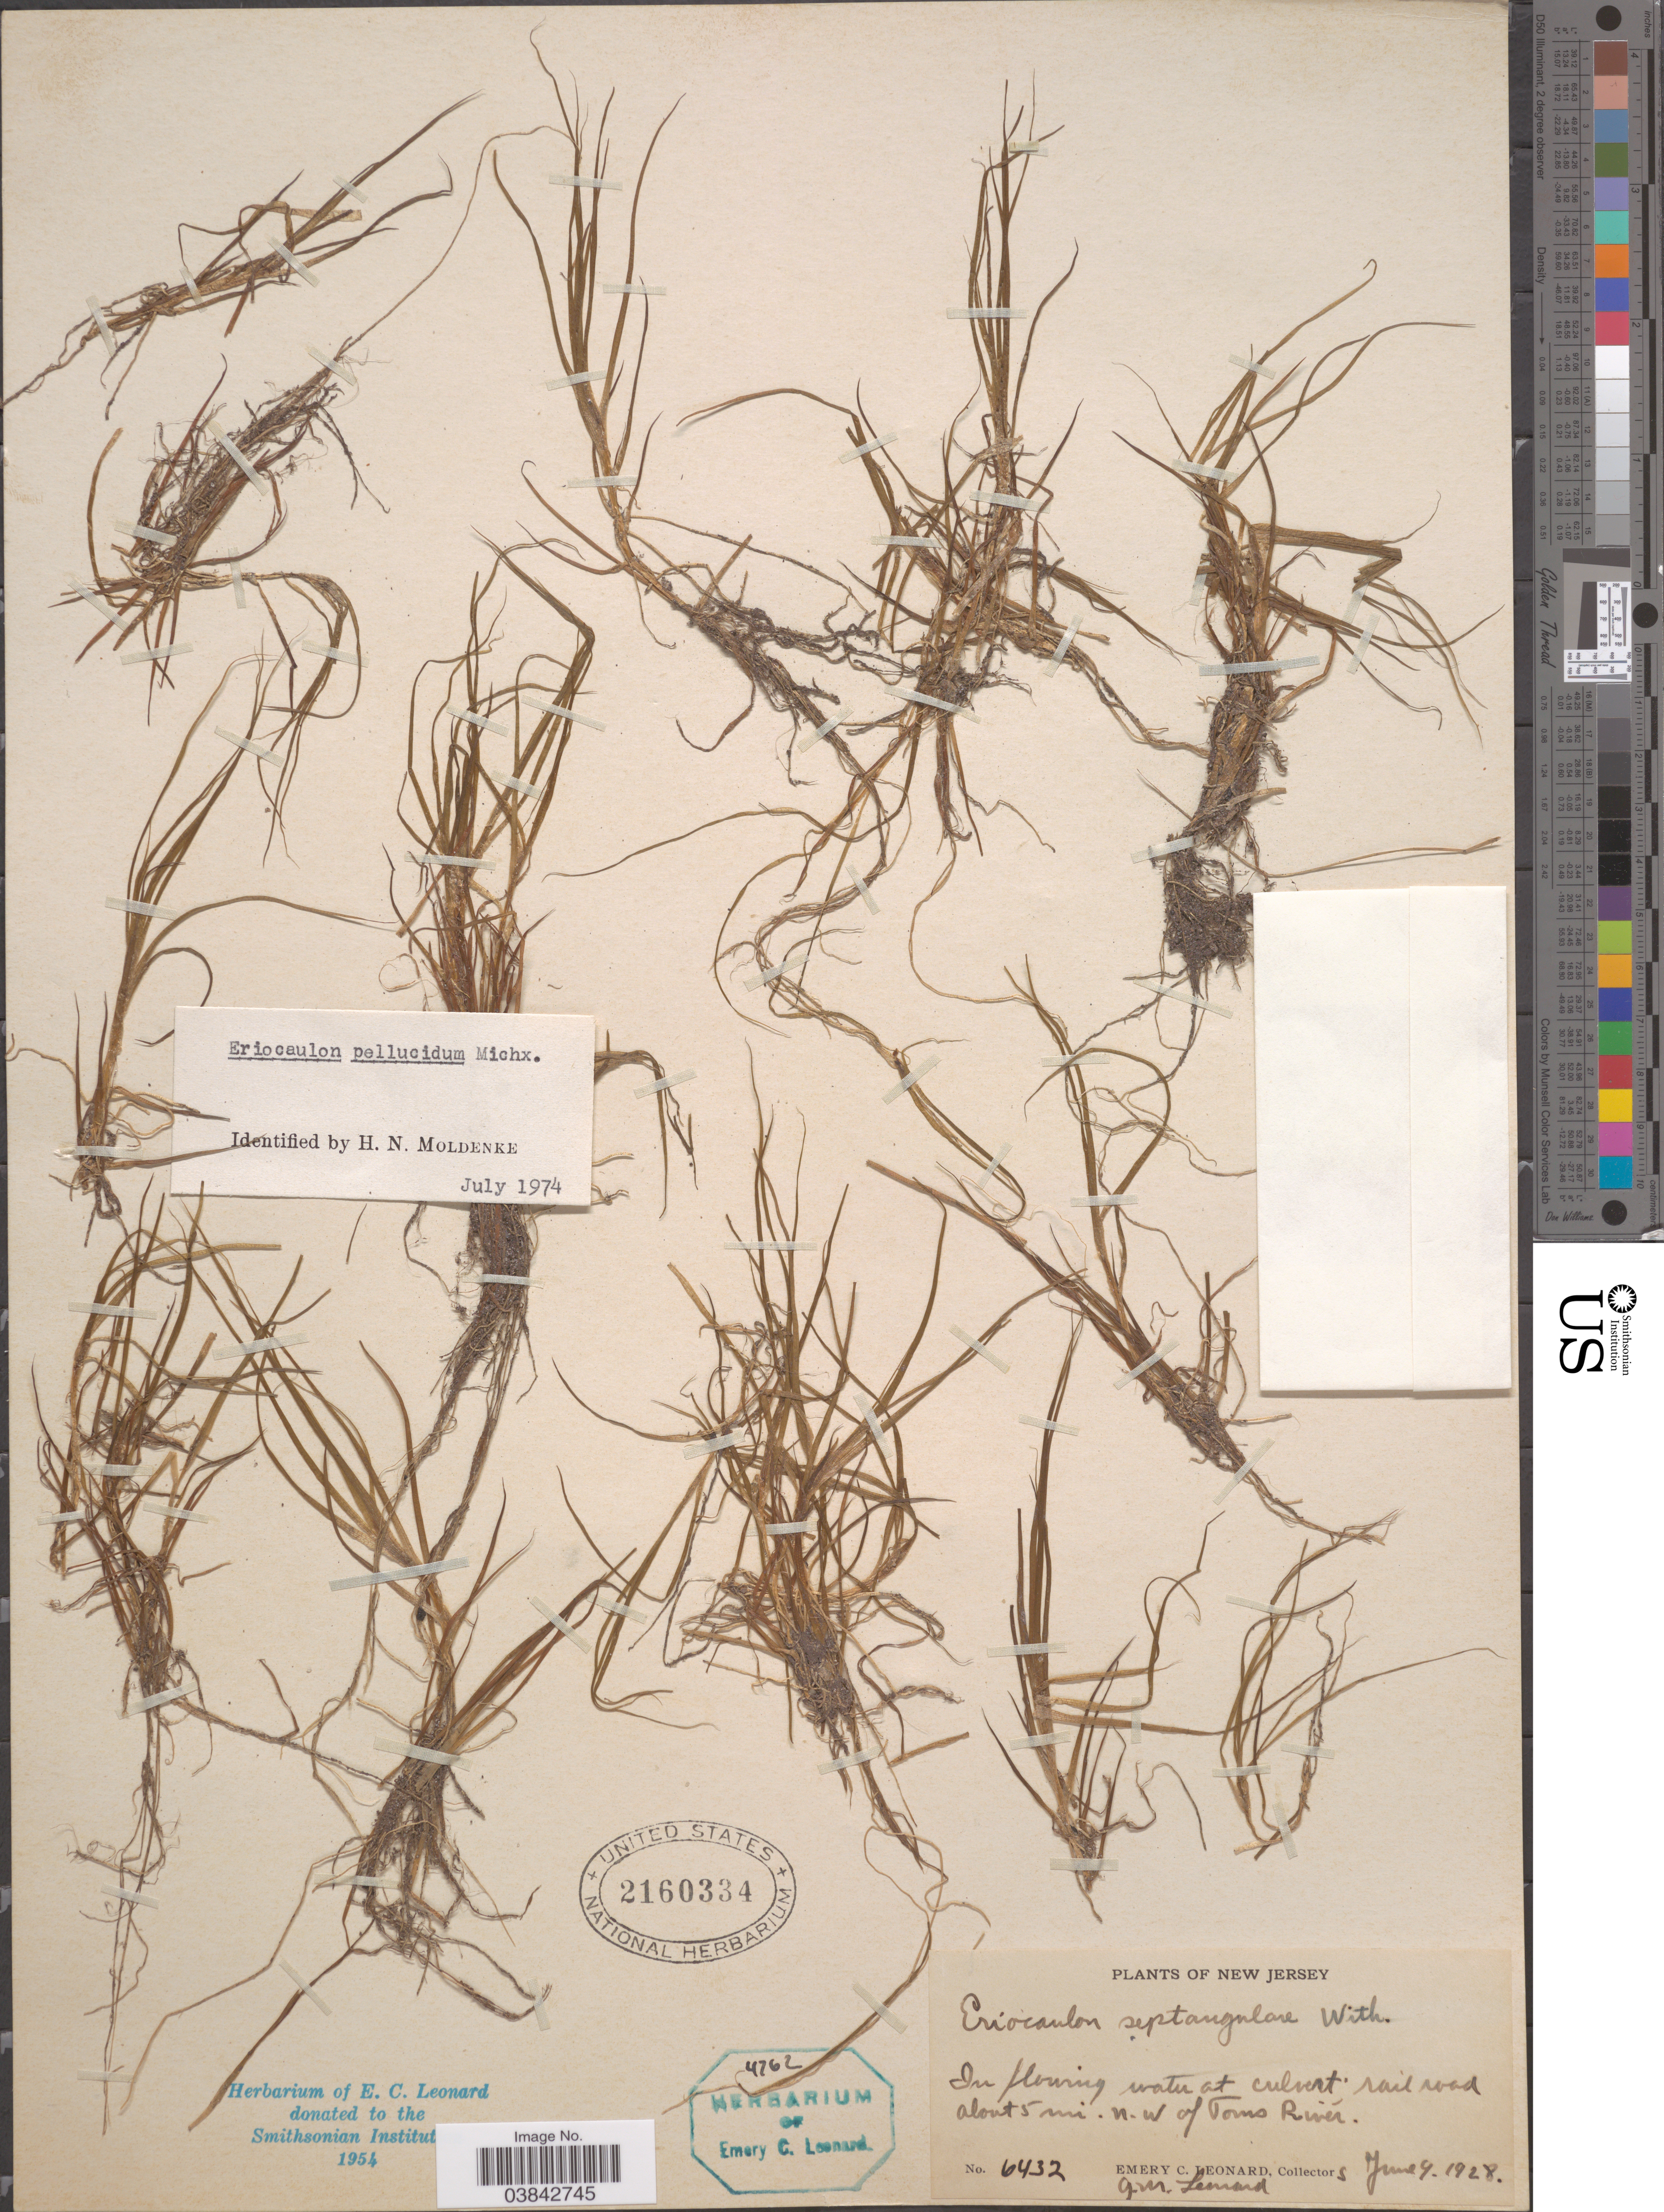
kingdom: Plantae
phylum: Tracheophyta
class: Liliopsida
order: Poales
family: Eriocaulaceae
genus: Eriocaulon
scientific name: Eriocaulon aquaticum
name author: (Hill) Druce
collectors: E. C. Leonard & G. M. Leonard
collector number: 6432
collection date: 1928-06-09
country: United States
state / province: New Jersey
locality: Railroad about 5 mi. n.w. of Toms River.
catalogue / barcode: US 2160334